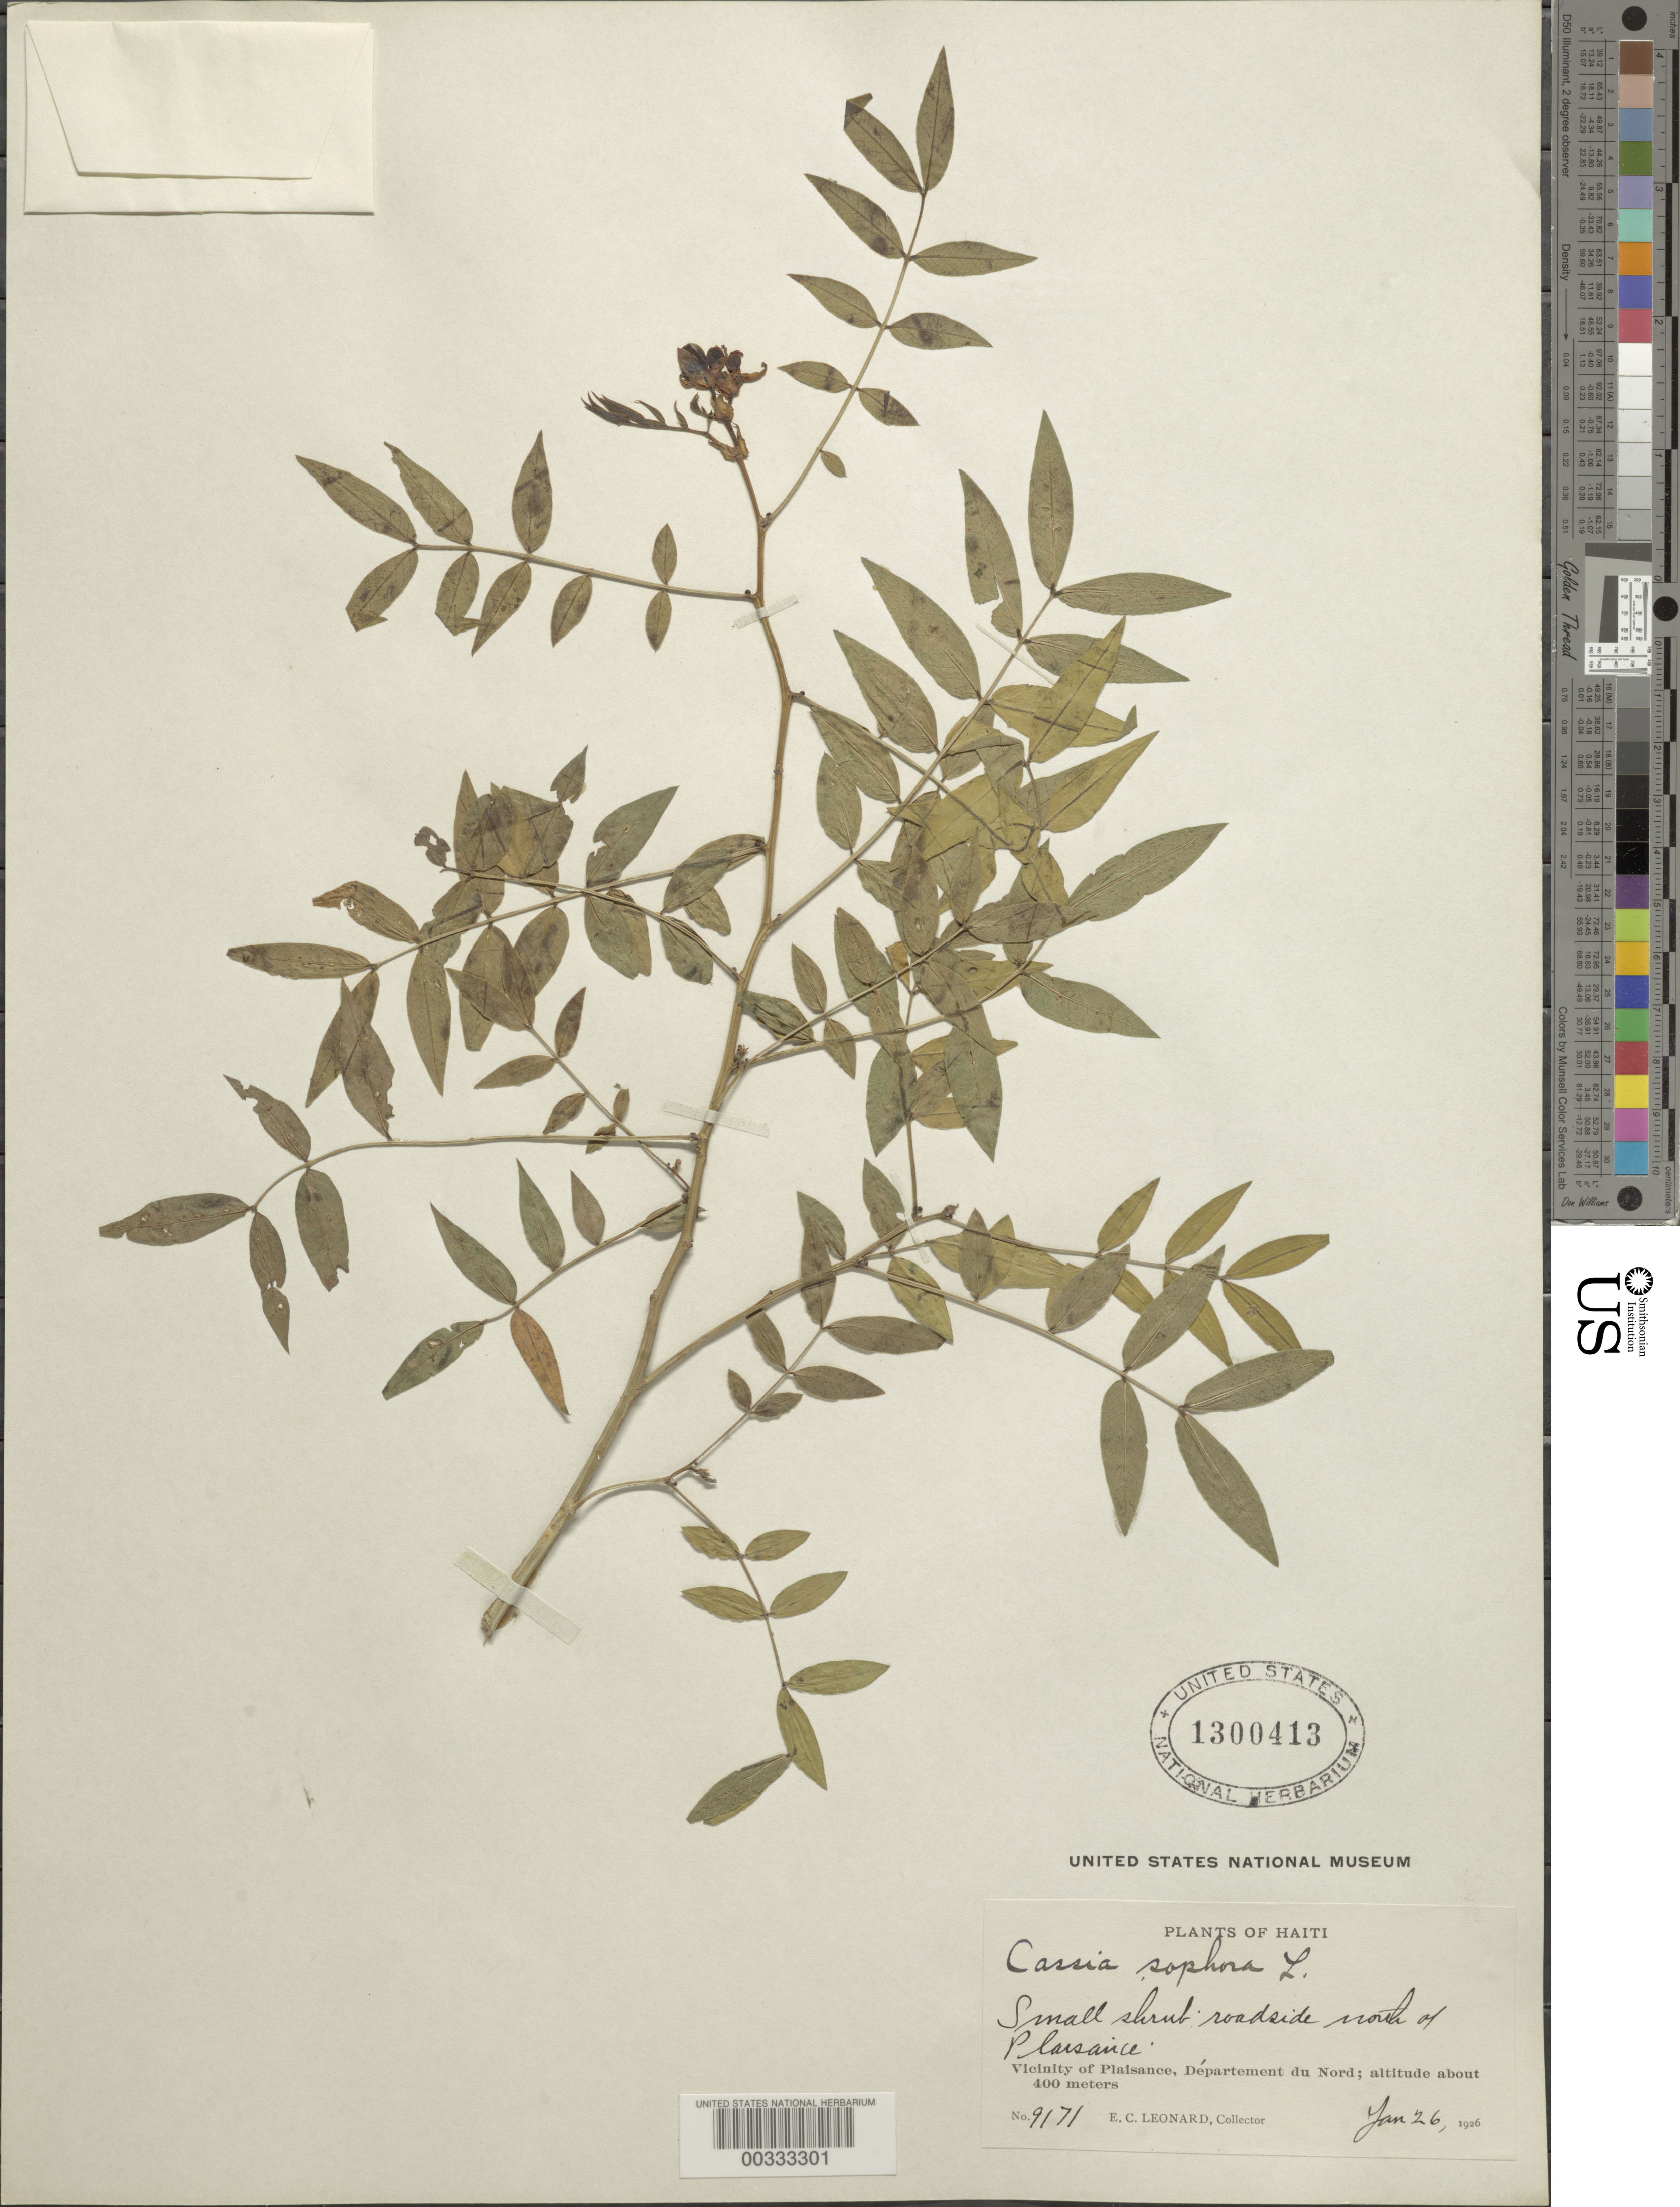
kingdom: Plantae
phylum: Tracheophyta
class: Magnoliopsida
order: Fabales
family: Fabaceae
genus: Senna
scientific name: Senna sophera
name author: (L.) Roxb.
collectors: E. C. Leonard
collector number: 9171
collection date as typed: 26 Jan 1926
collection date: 1926-01-26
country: Haiti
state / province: Nord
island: Hispaniola Island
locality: N of plaisance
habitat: Roadside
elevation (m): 400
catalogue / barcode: US 1300413